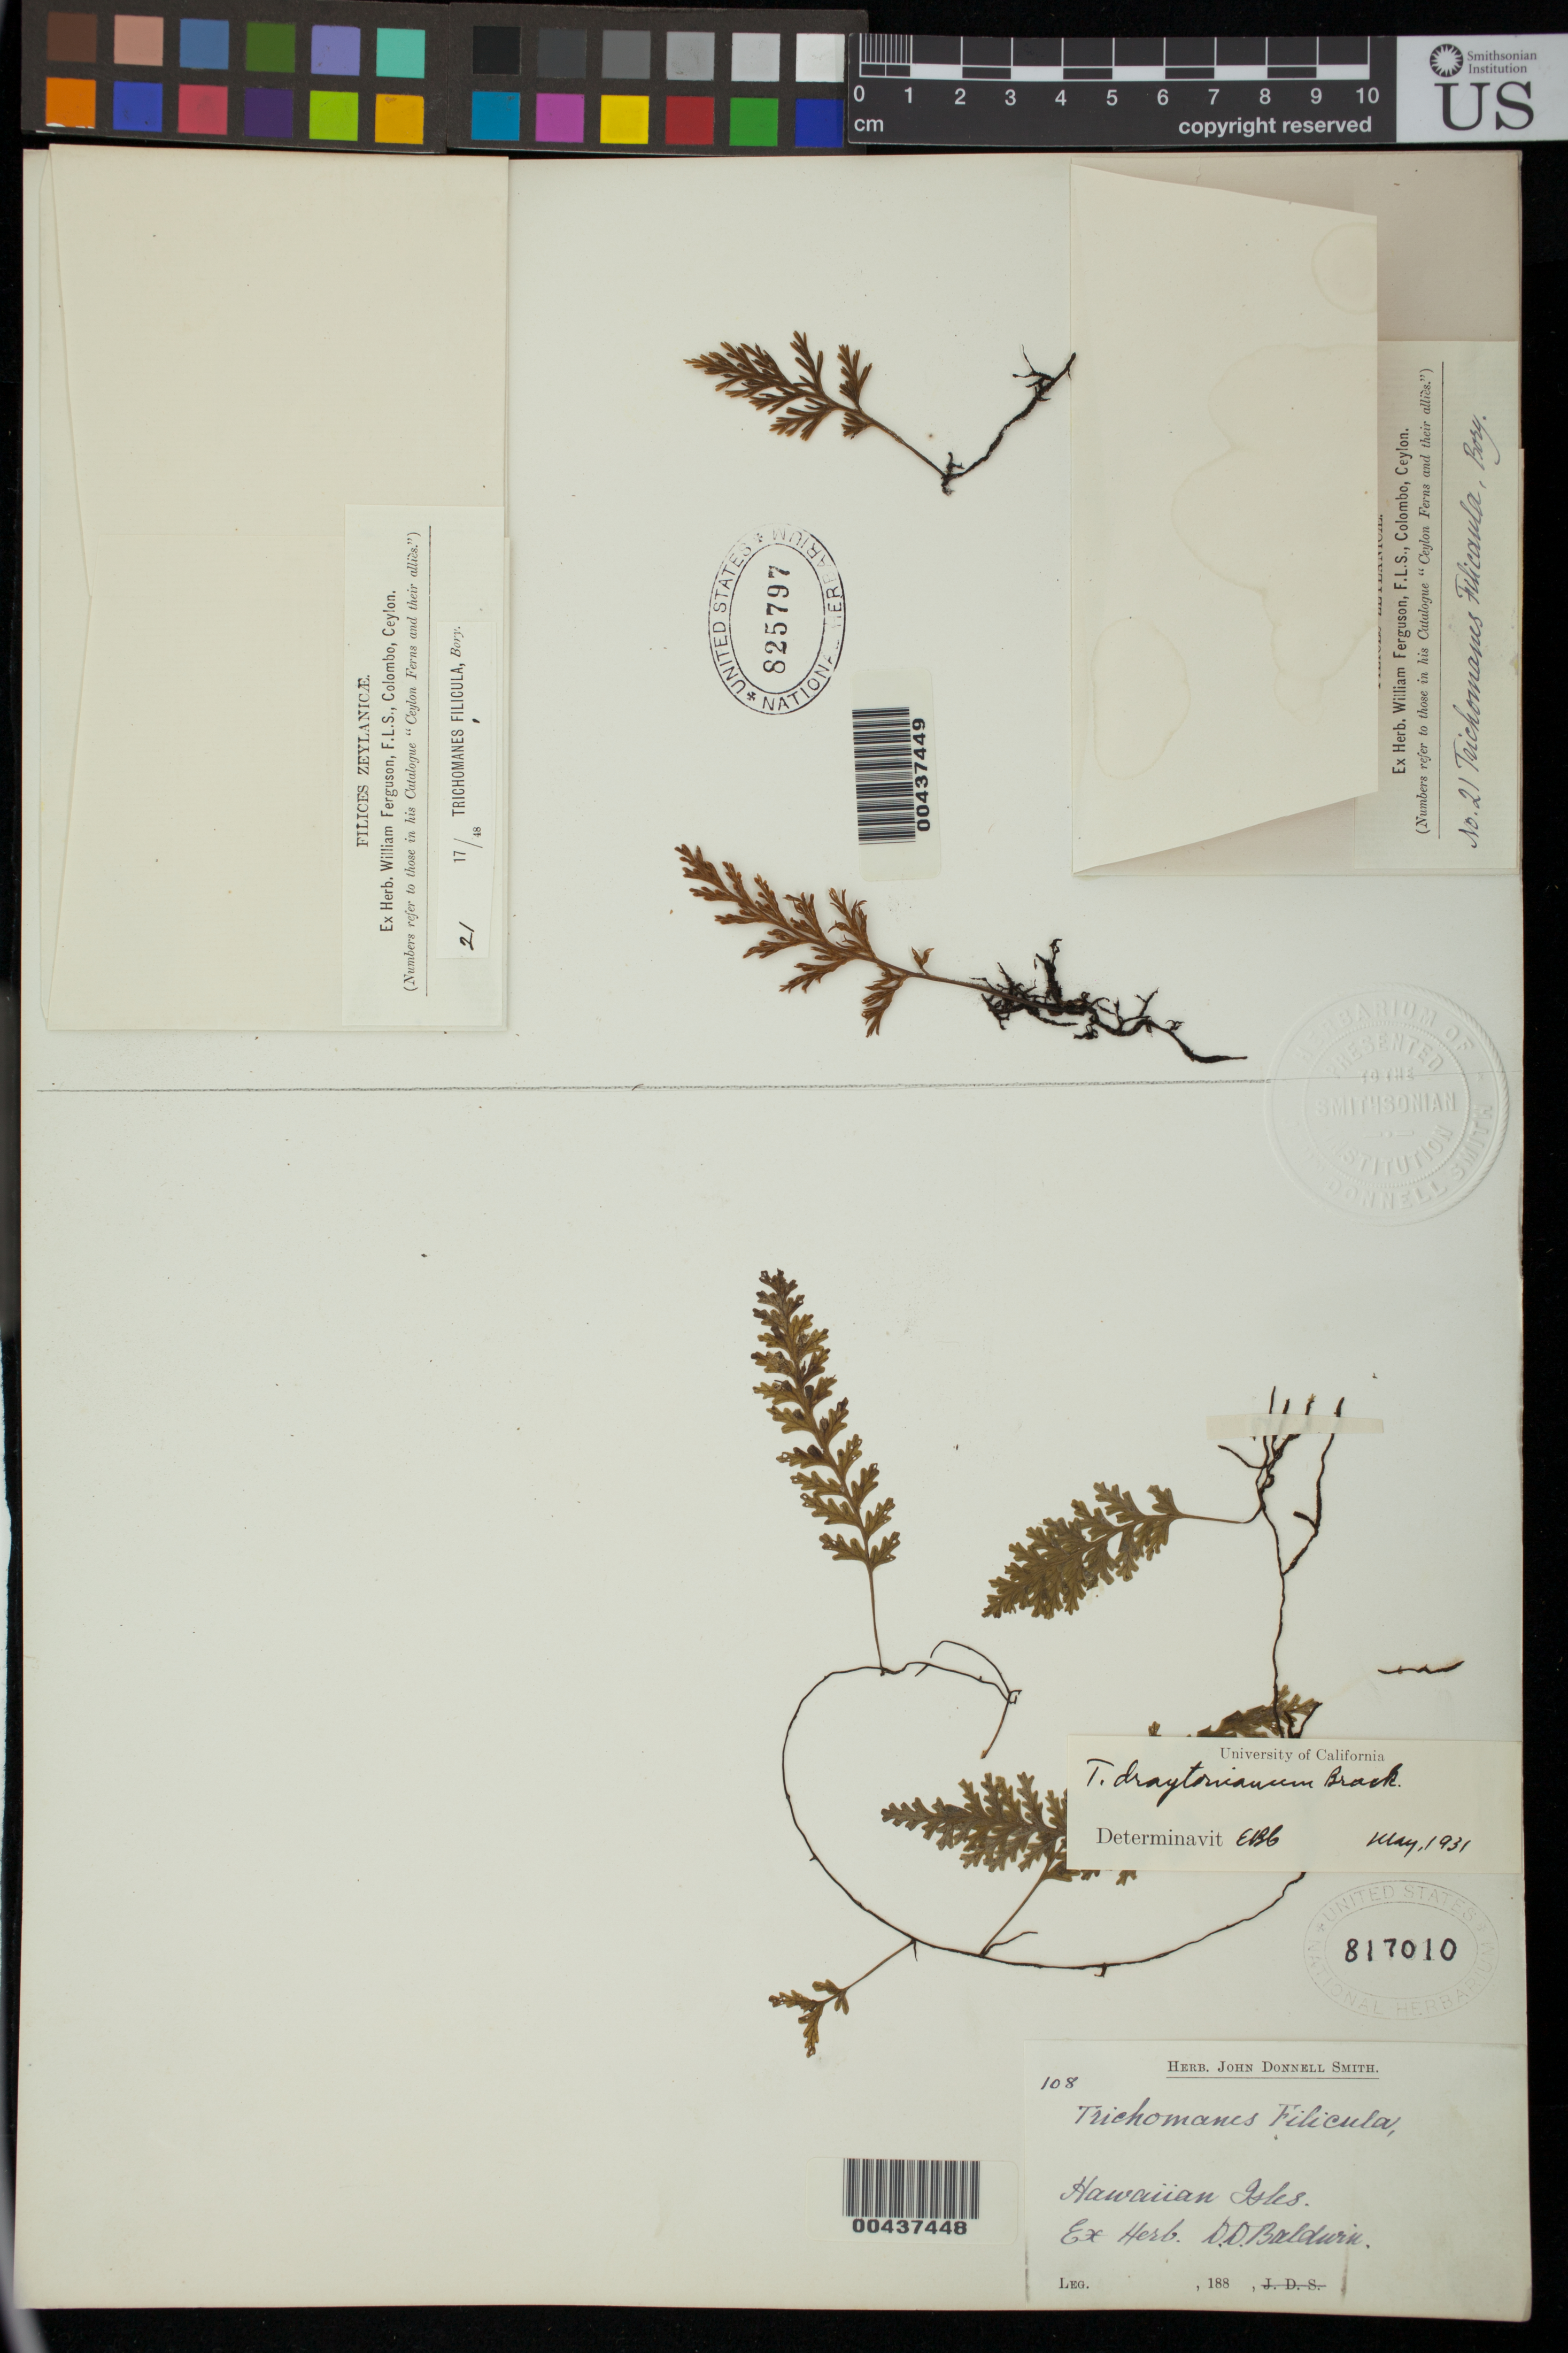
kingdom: Plantae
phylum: Tracheophyta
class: Polypodiopsida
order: Hymenophyllales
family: Hymenophyllaceae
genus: Crepidomanes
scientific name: Crepidomanes draytonianum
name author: (Brack.) Ebihara & K. Iwats.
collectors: D. Baldwin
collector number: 108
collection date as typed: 188-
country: United States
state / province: Hawaii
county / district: Hawaii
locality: Hawaiian Isles.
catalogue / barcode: US 817010